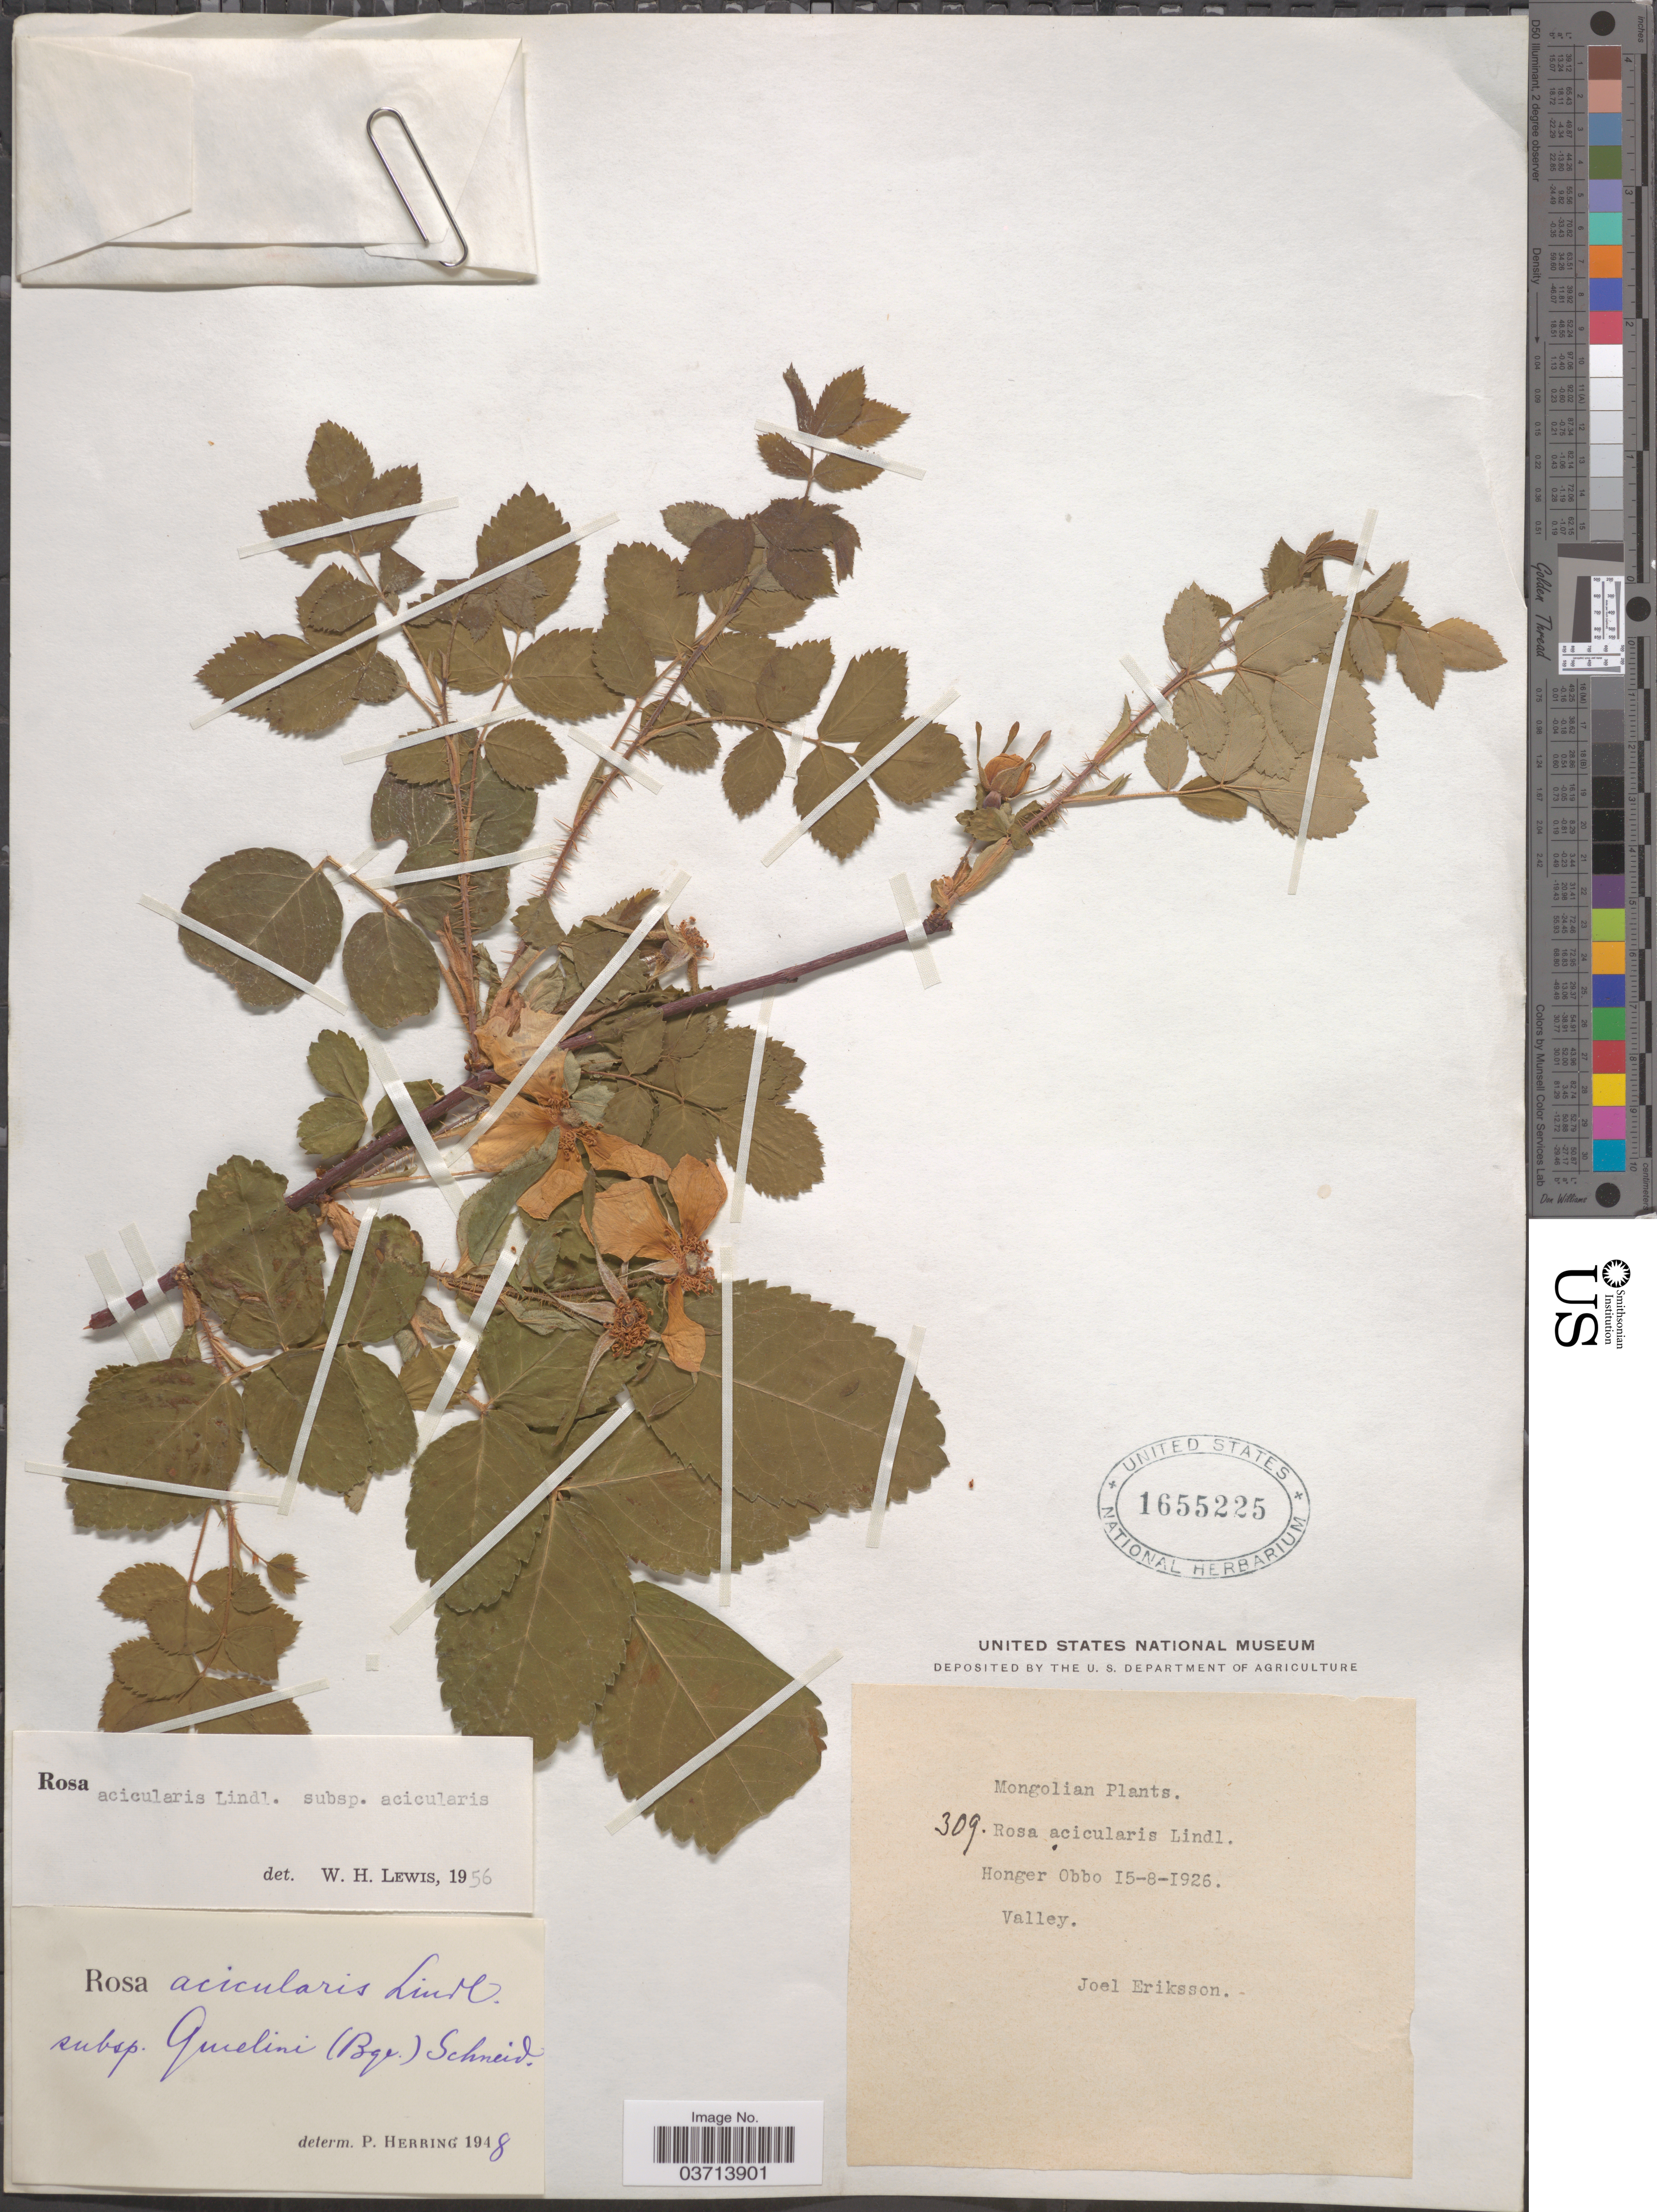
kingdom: Plantae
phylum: Tracheophyta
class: Magnoliopsida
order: Rosales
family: Rosaceae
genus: Rosa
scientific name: Rosa acicularis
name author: Lindl.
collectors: J. Eriksson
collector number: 309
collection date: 1926-08-15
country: Mongolia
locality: Honger Obbo.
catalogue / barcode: US 1655225